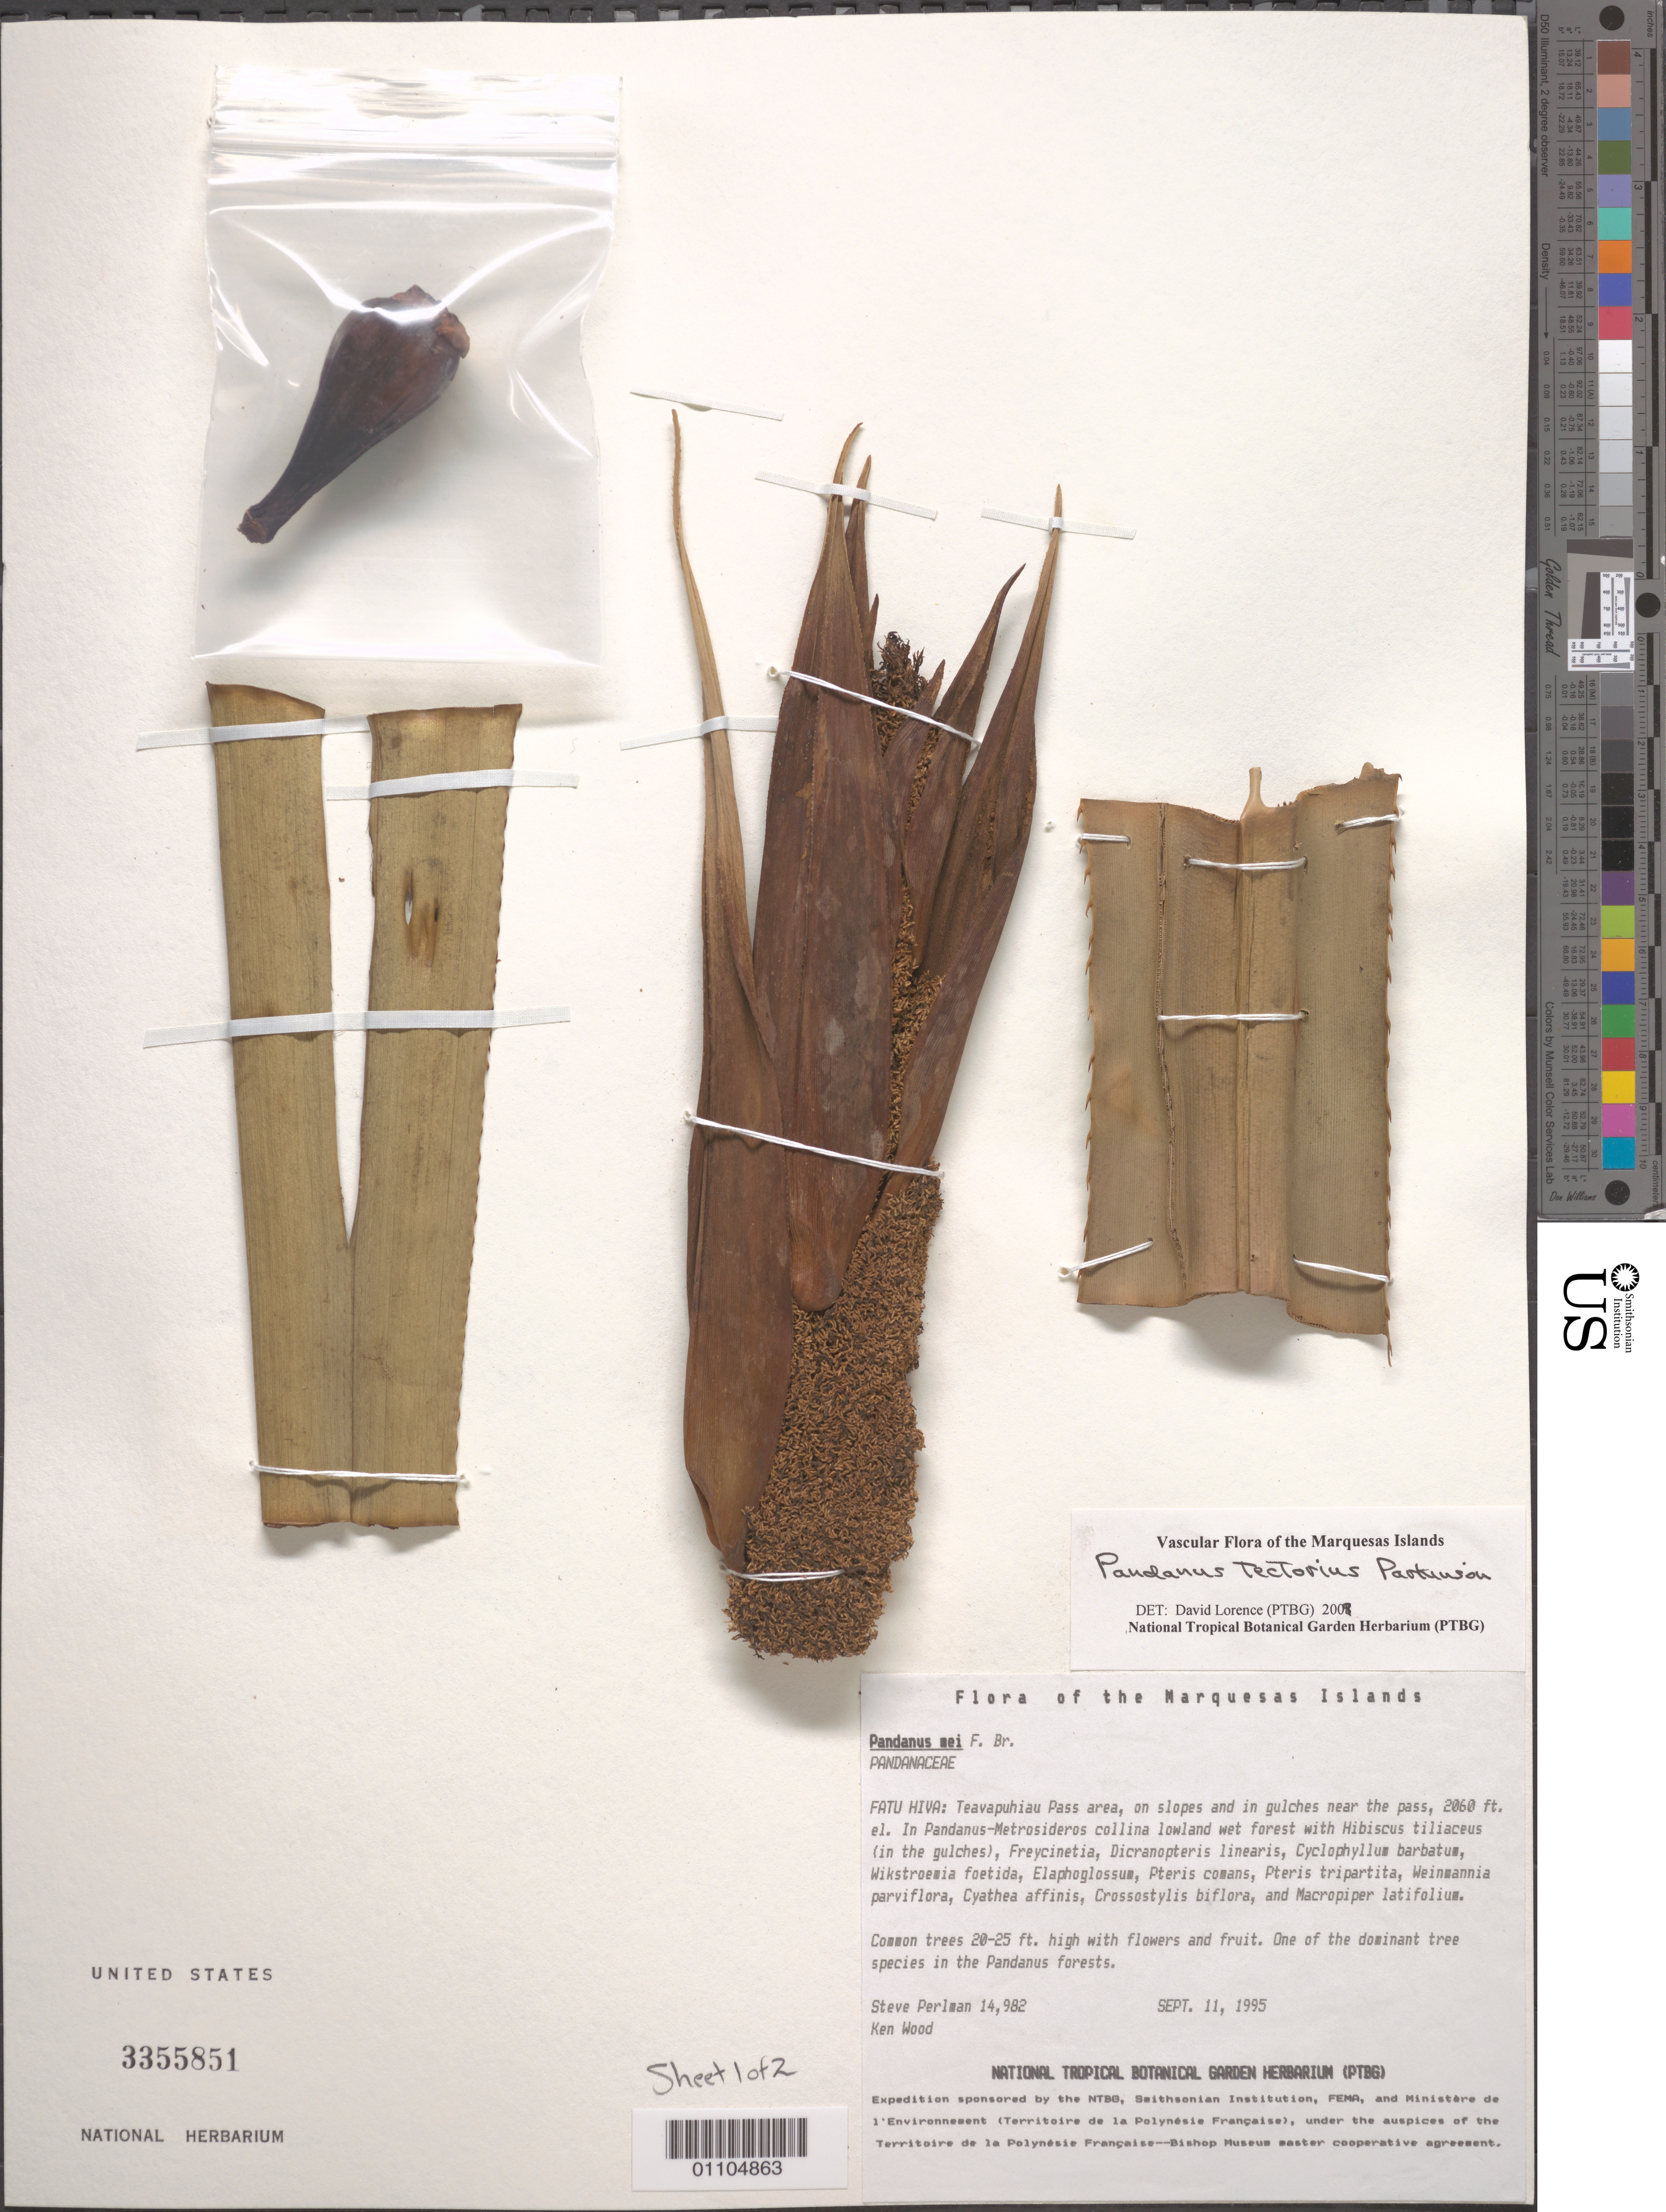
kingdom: Plantae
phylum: Tracheophyta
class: Liliopsida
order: Pandanales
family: Pandanaceae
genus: Pandanus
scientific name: Pandanus tectorius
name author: Parkinson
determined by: Wagner, W. L.; Lorence, David H.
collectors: S. P. Perlman & K. R. Wood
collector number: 14982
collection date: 1995-09-11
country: French Polynesia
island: Fatu Hiva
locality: Teavapuhiau Pass area, on slopes and in gulches, near the pass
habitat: Pandanus-Metrosideros collina lowland wet forest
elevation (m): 628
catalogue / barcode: US 3355851